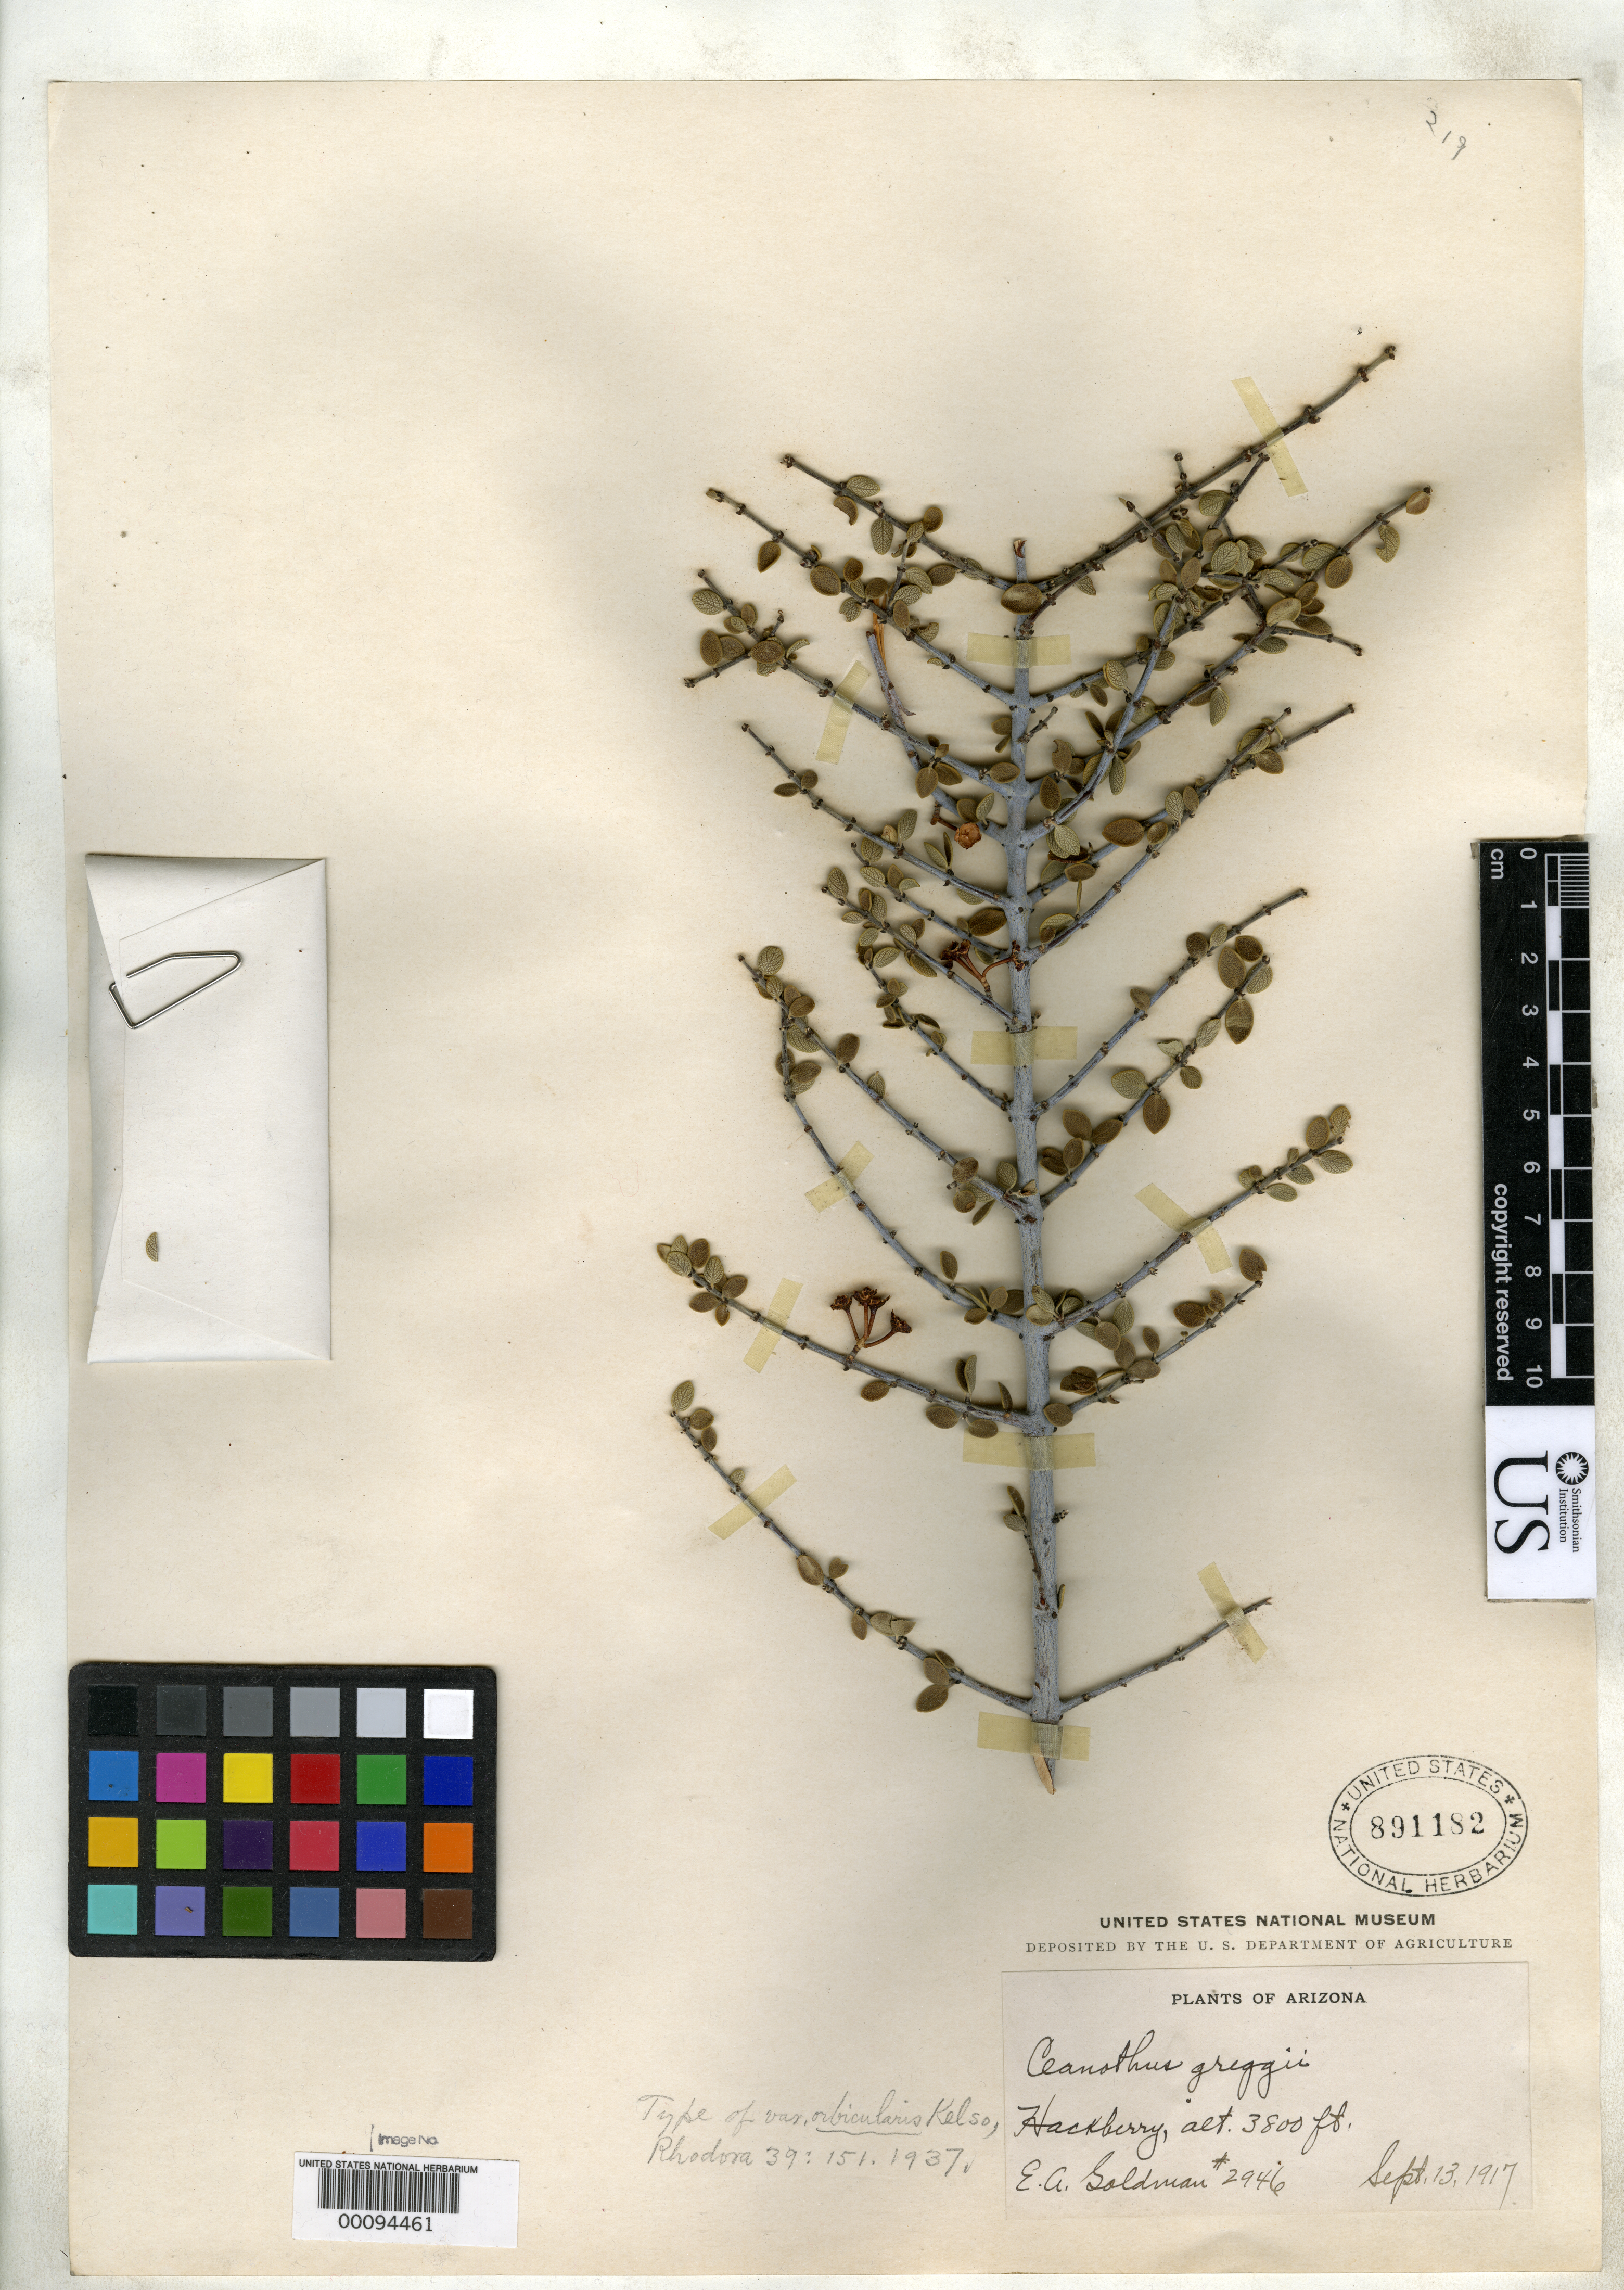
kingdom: Plantae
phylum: Tracheophyta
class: Magnoliopsida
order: Rosales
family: Rhamnaceae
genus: Ceanothus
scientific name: Ceanothus greggii var. orbicularis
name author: E.H. Kelso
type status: Holotype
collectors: E. A. Goldman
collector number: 2946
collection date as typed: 13 Sep 1917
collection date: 1917-09-13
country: United States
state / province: Arizona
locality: Hackberry; alt. 3800 ft.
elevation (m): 1158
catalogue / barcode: US 891182